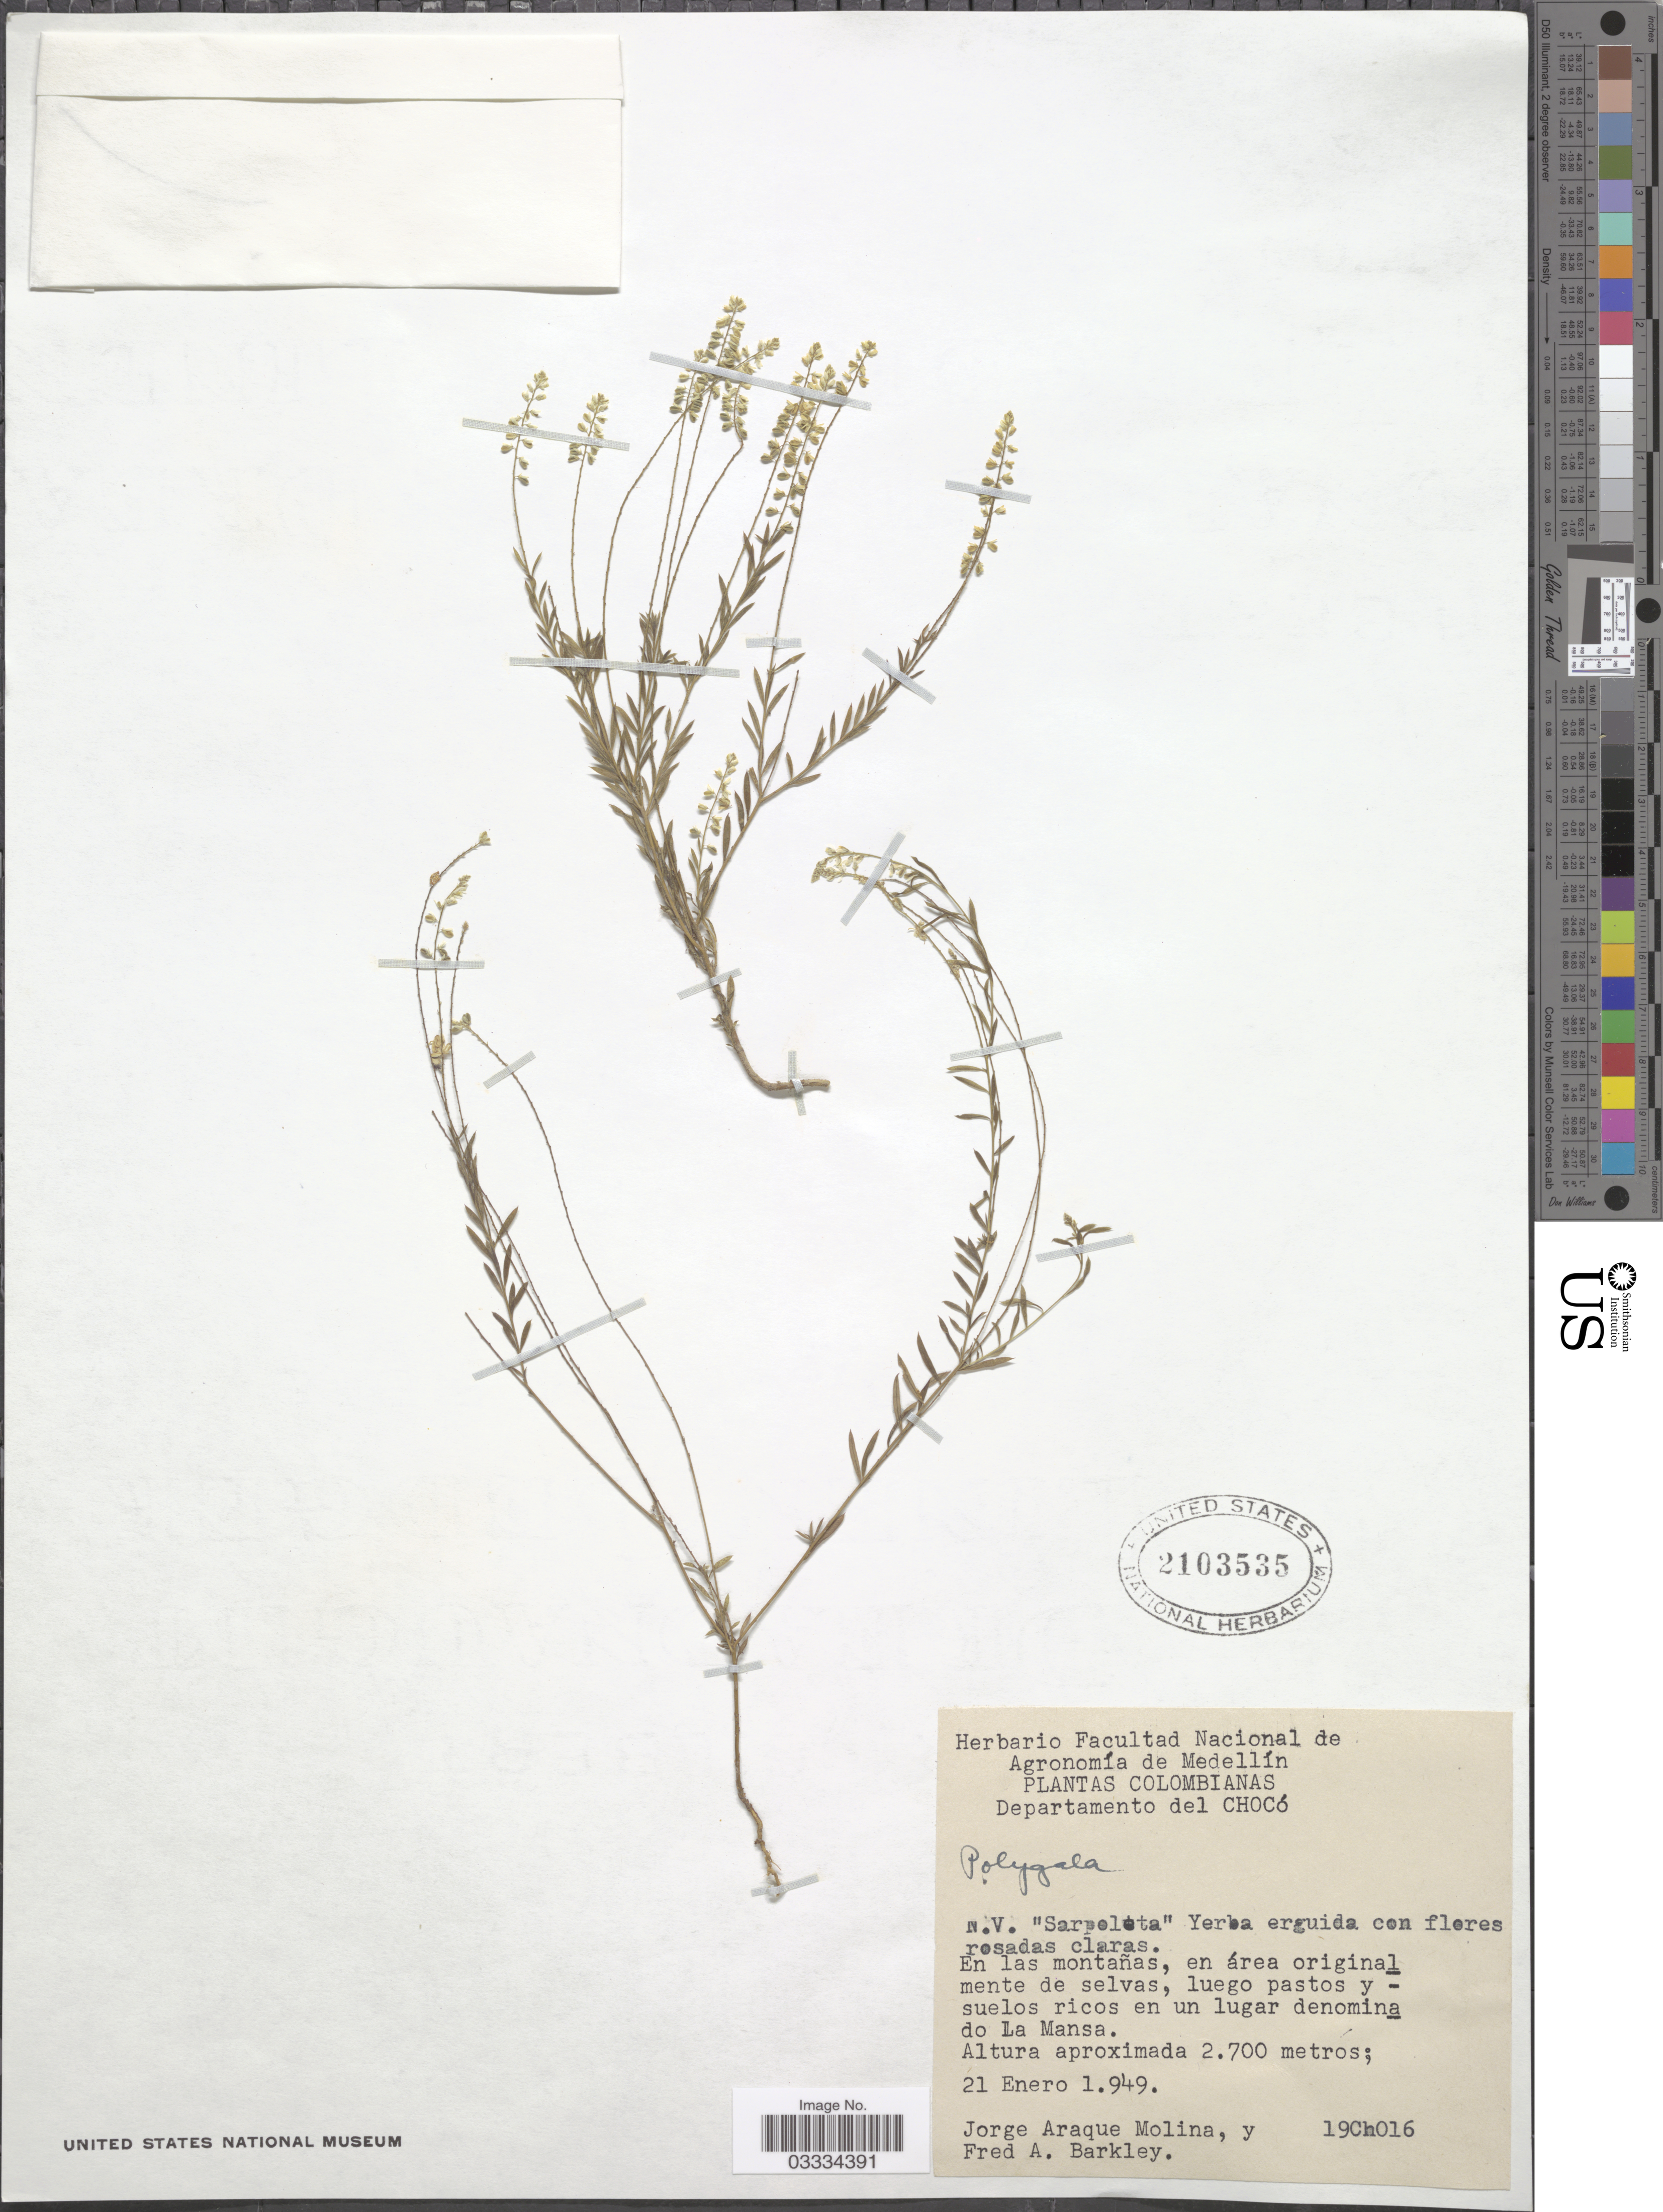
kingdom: Plantae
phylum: Tracheophyta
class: Magnoliopsida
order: Fabales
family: Polygalaceae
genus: Polygala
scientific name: Polygala sp.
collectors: J. A. Molina & F. A. Barkley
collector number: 19Ch016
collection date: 1949-01-21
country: Colombia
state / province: Chocó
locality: Departamento del Chocó. En las montañas, en área original mente de selvas, luego pastos y suelos ricos en un lugar denomina do La Mansa.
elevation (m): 2700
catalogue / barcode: US 2103535